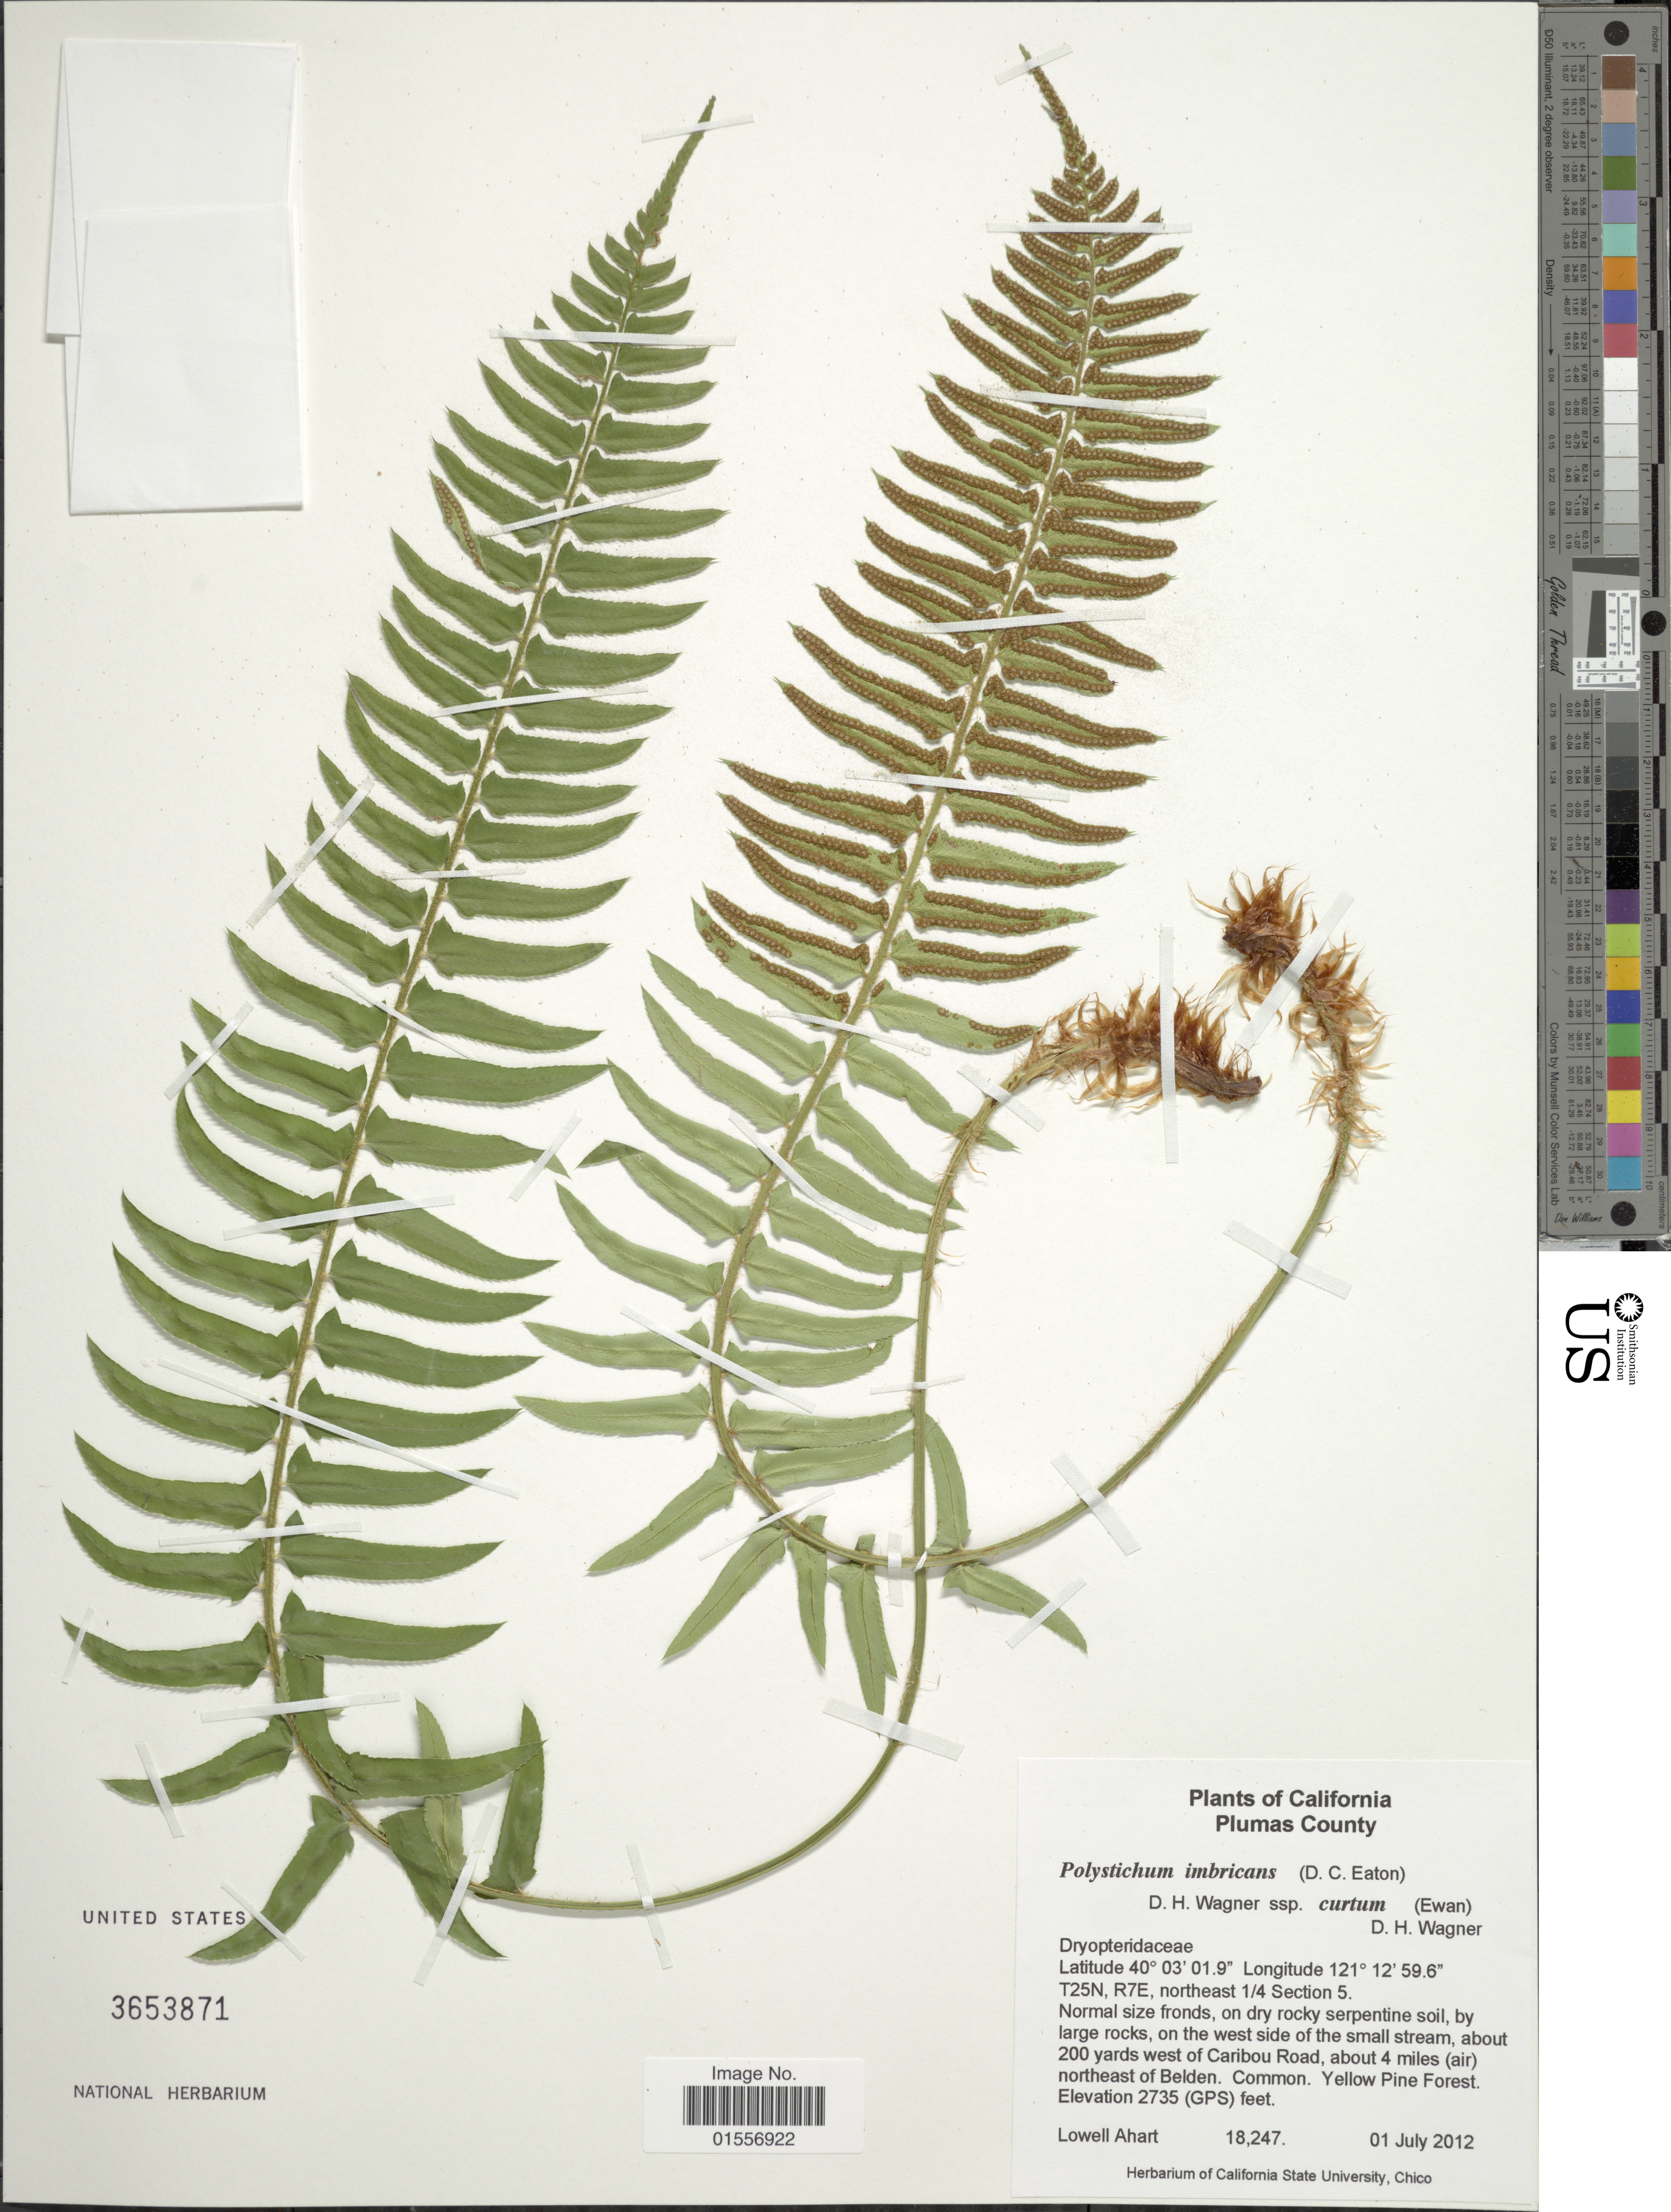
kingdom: Plantae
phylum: Tracheophyta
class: Polypodiopsida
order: Polypodiales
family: Dryopteridaceae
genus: Polystichum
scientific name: Polystichum imbricans subsp. curtum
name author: (Ewan) D.H. Wagner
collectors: L. Ahart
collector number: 18247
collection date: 2012-07-01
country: United States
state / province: California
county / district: Plumas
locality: Plumas County, T25N, R7E, northeast 1/4 Section 5, on the west side of the small stream, about 200 yards west of Caribou Road, about 4 miles ( air) northeast of Belden, Common, Yellow Pine Forest.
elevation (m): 834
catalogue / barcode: US 3653871